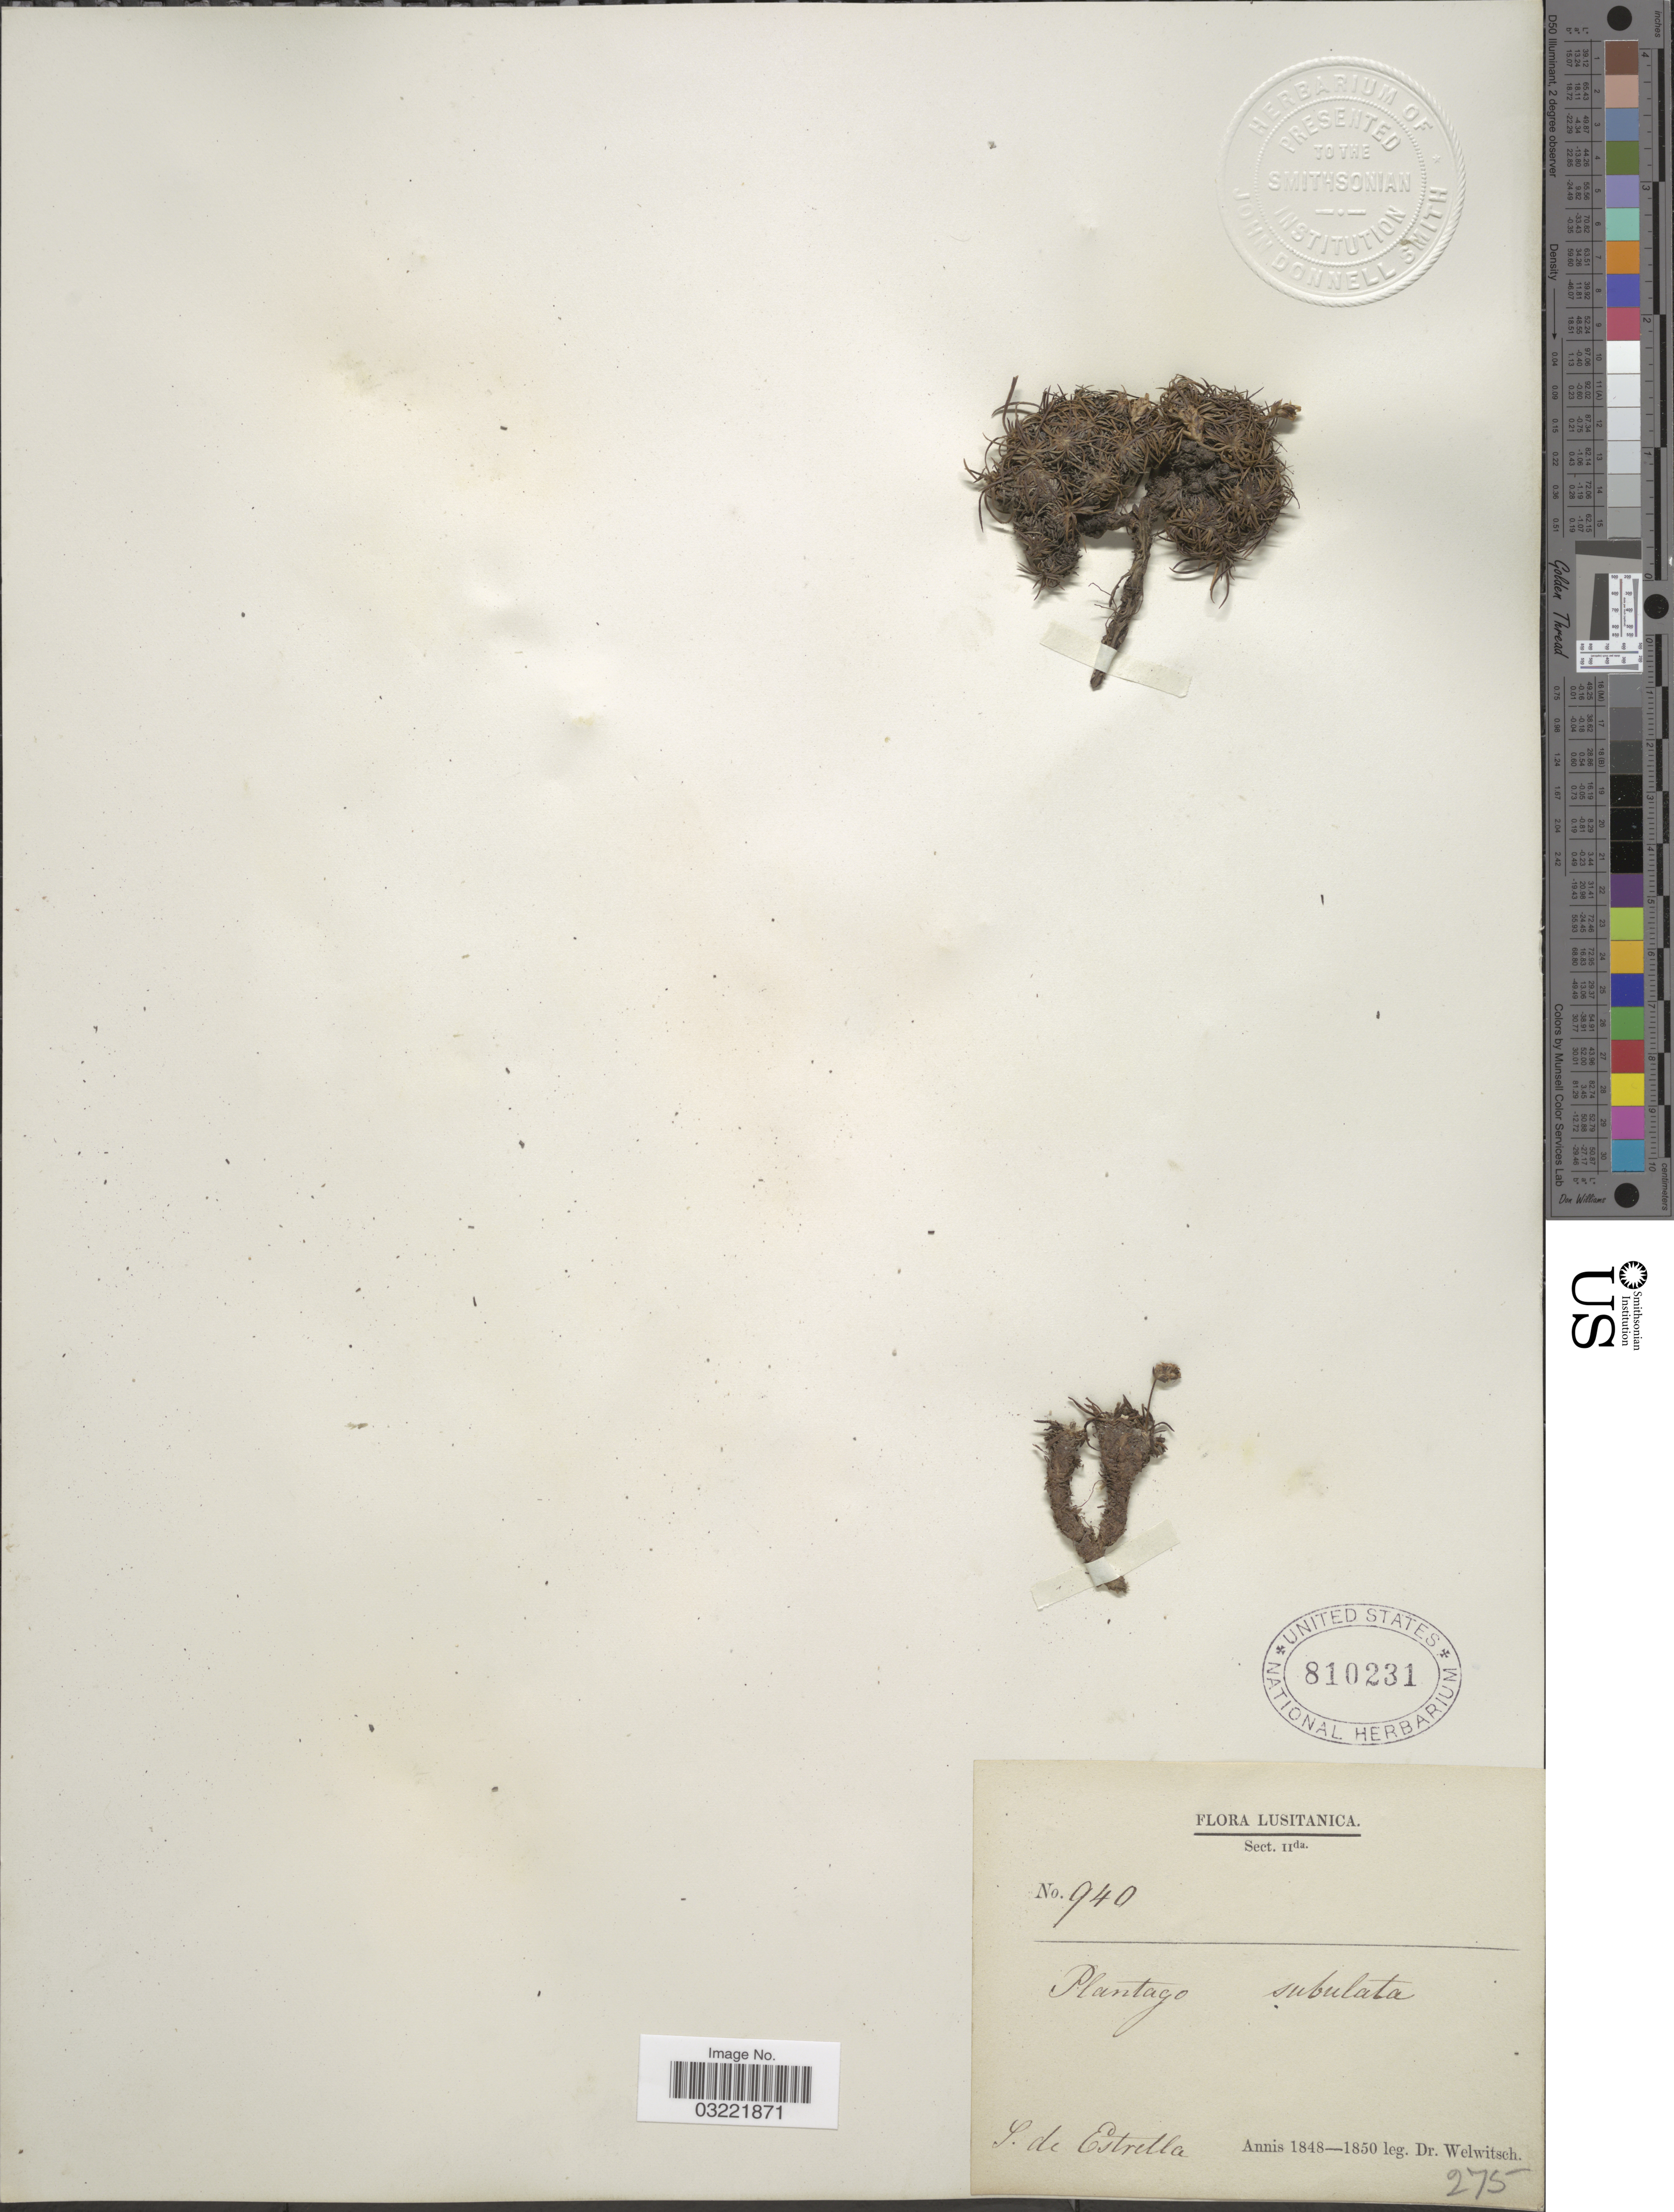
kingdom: Plantae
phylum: Tracheophyta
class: Magnoliopsida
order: Lamiales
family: Plantaginaceae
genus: Plantago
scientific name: Plantago subulata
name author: L.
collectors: -. Welwitsch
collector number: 940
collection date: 1848/1850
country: Portugal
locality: Lusitanica. Sec. IIda. S. de Estrella.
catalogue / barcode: US 810231